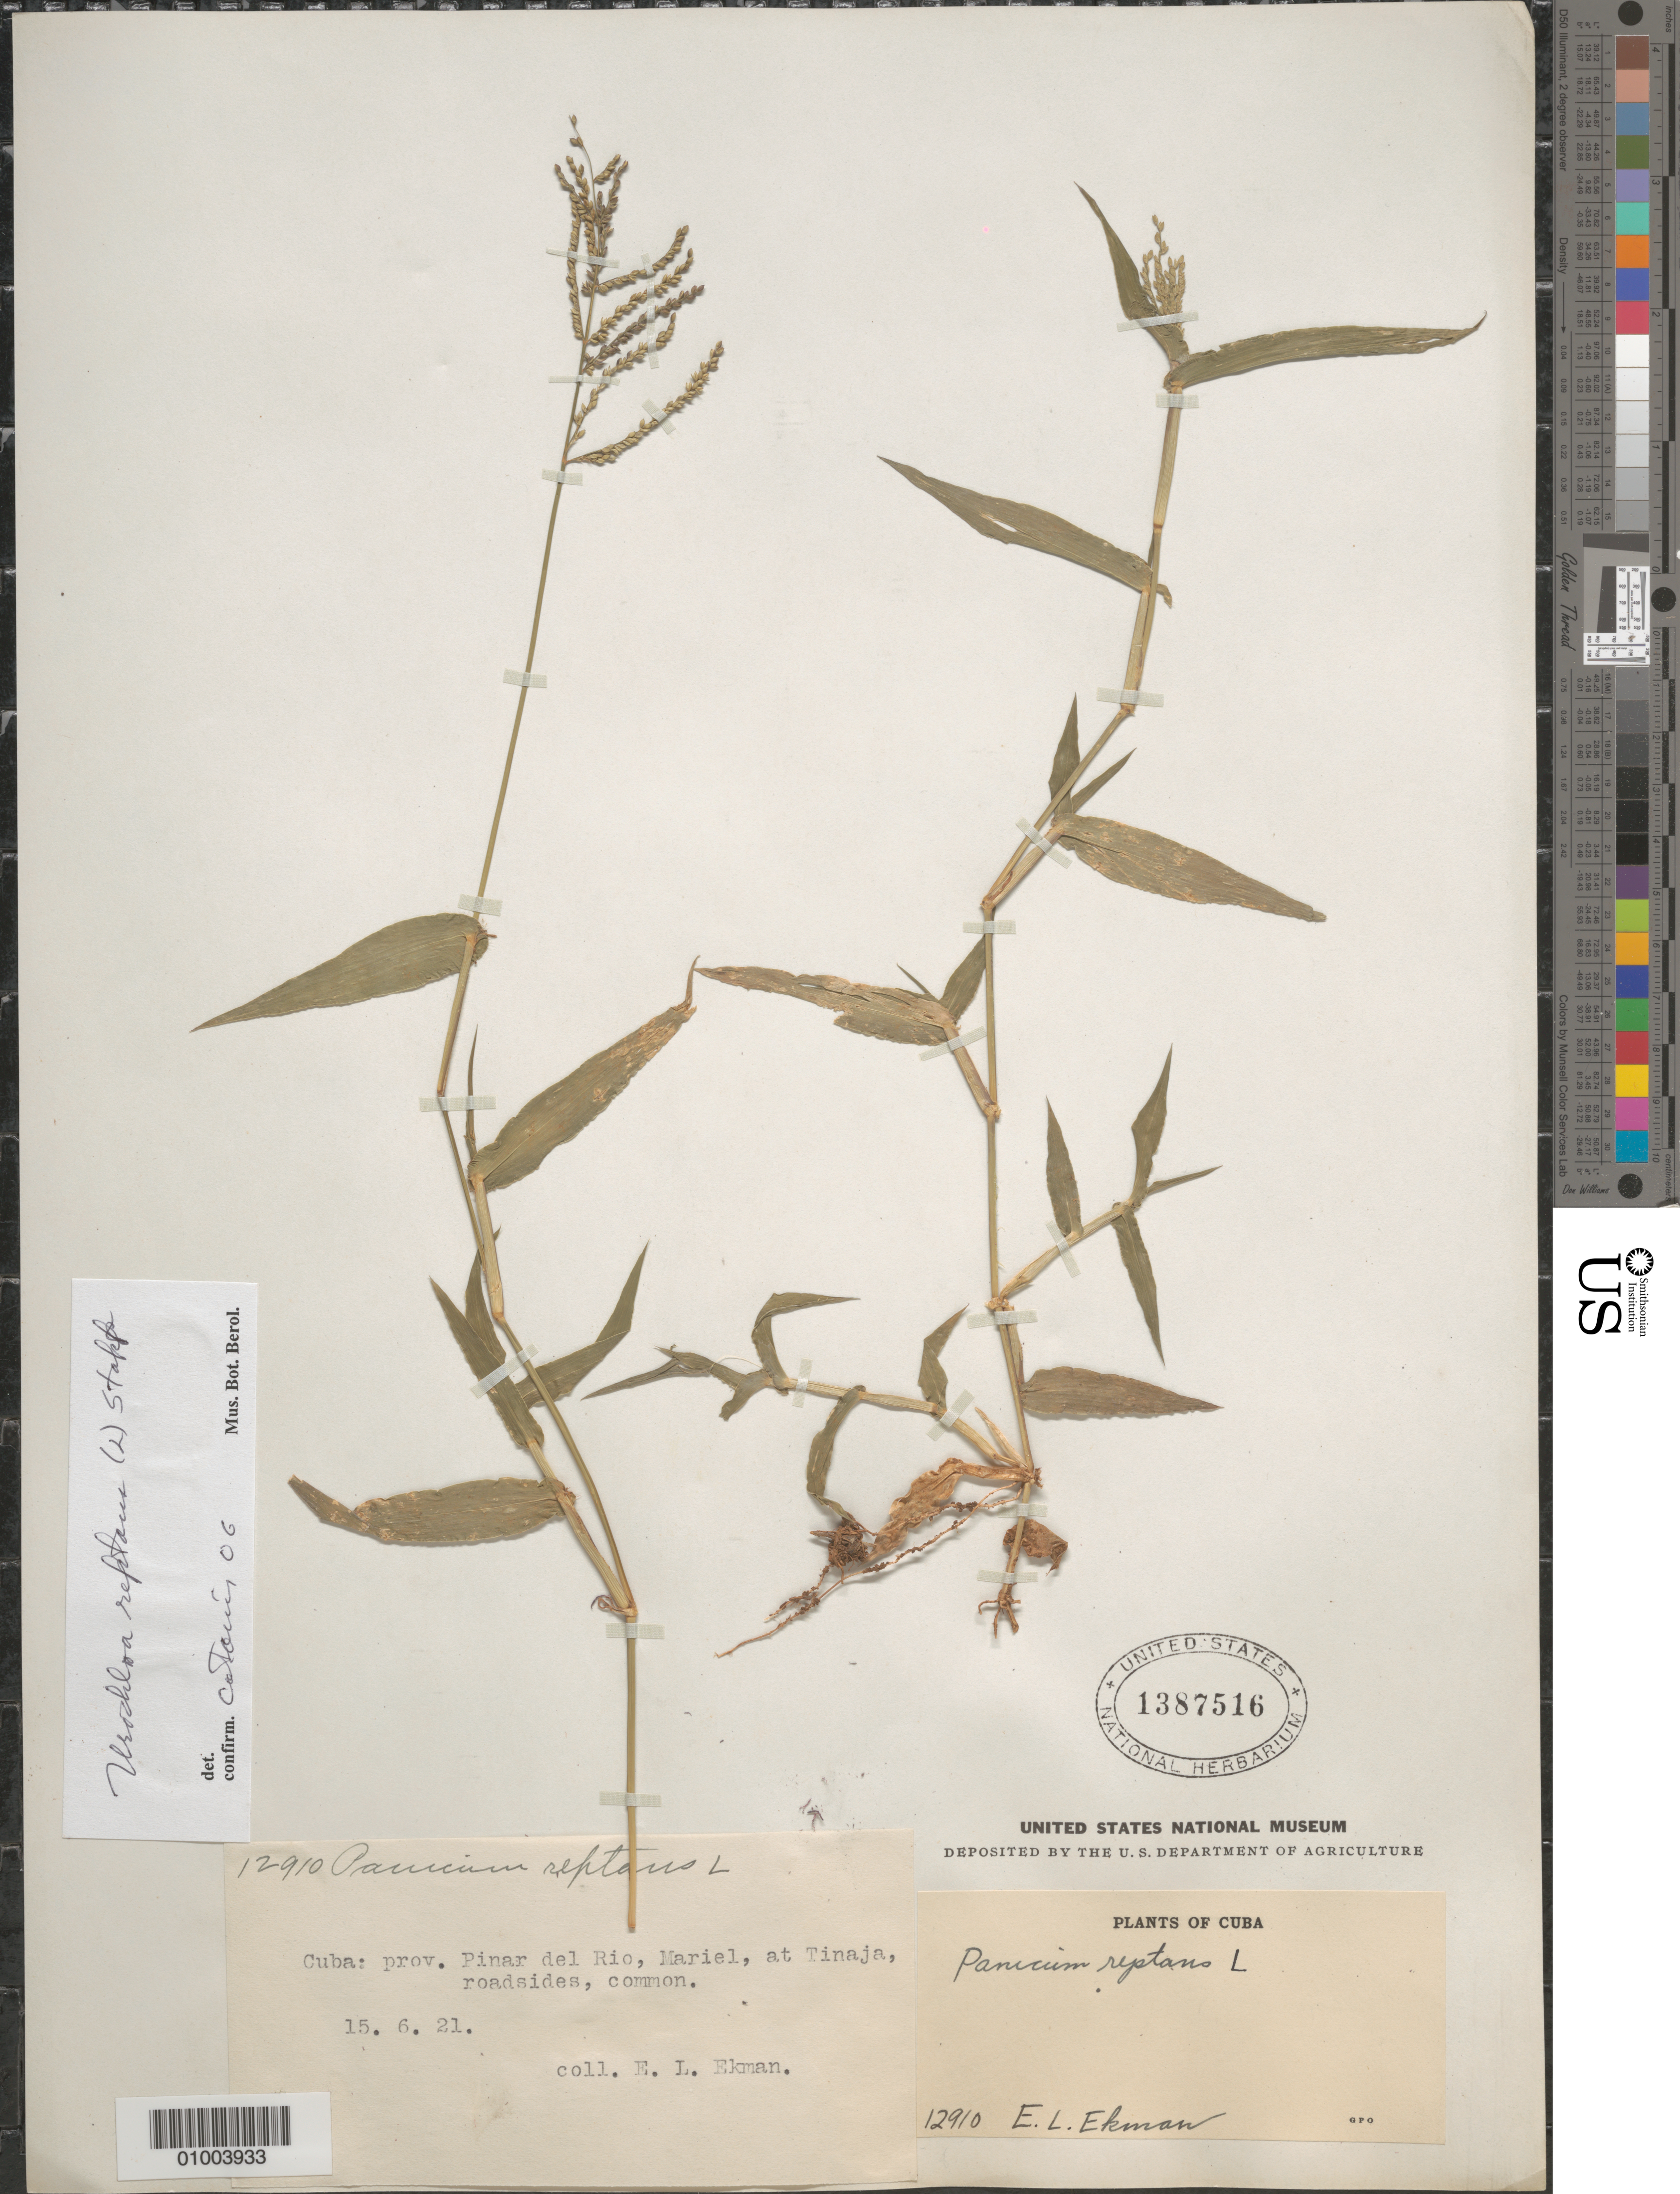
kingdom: Plantae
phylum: Tracheophyta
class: Liliopsida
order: Poales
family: Poaceae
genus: Urochloa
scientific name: Urochloa reptans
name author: (L.) Stapf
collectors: E. L. Ekman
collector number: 12910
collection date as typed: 15 Jun 1921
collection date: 1921-06-15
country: Cuba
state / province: Pinar del Rio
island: Cuba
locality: Prov Pinar del Rio, Mariel, at Tinaja, roadsides, common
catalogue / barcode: US 1387516